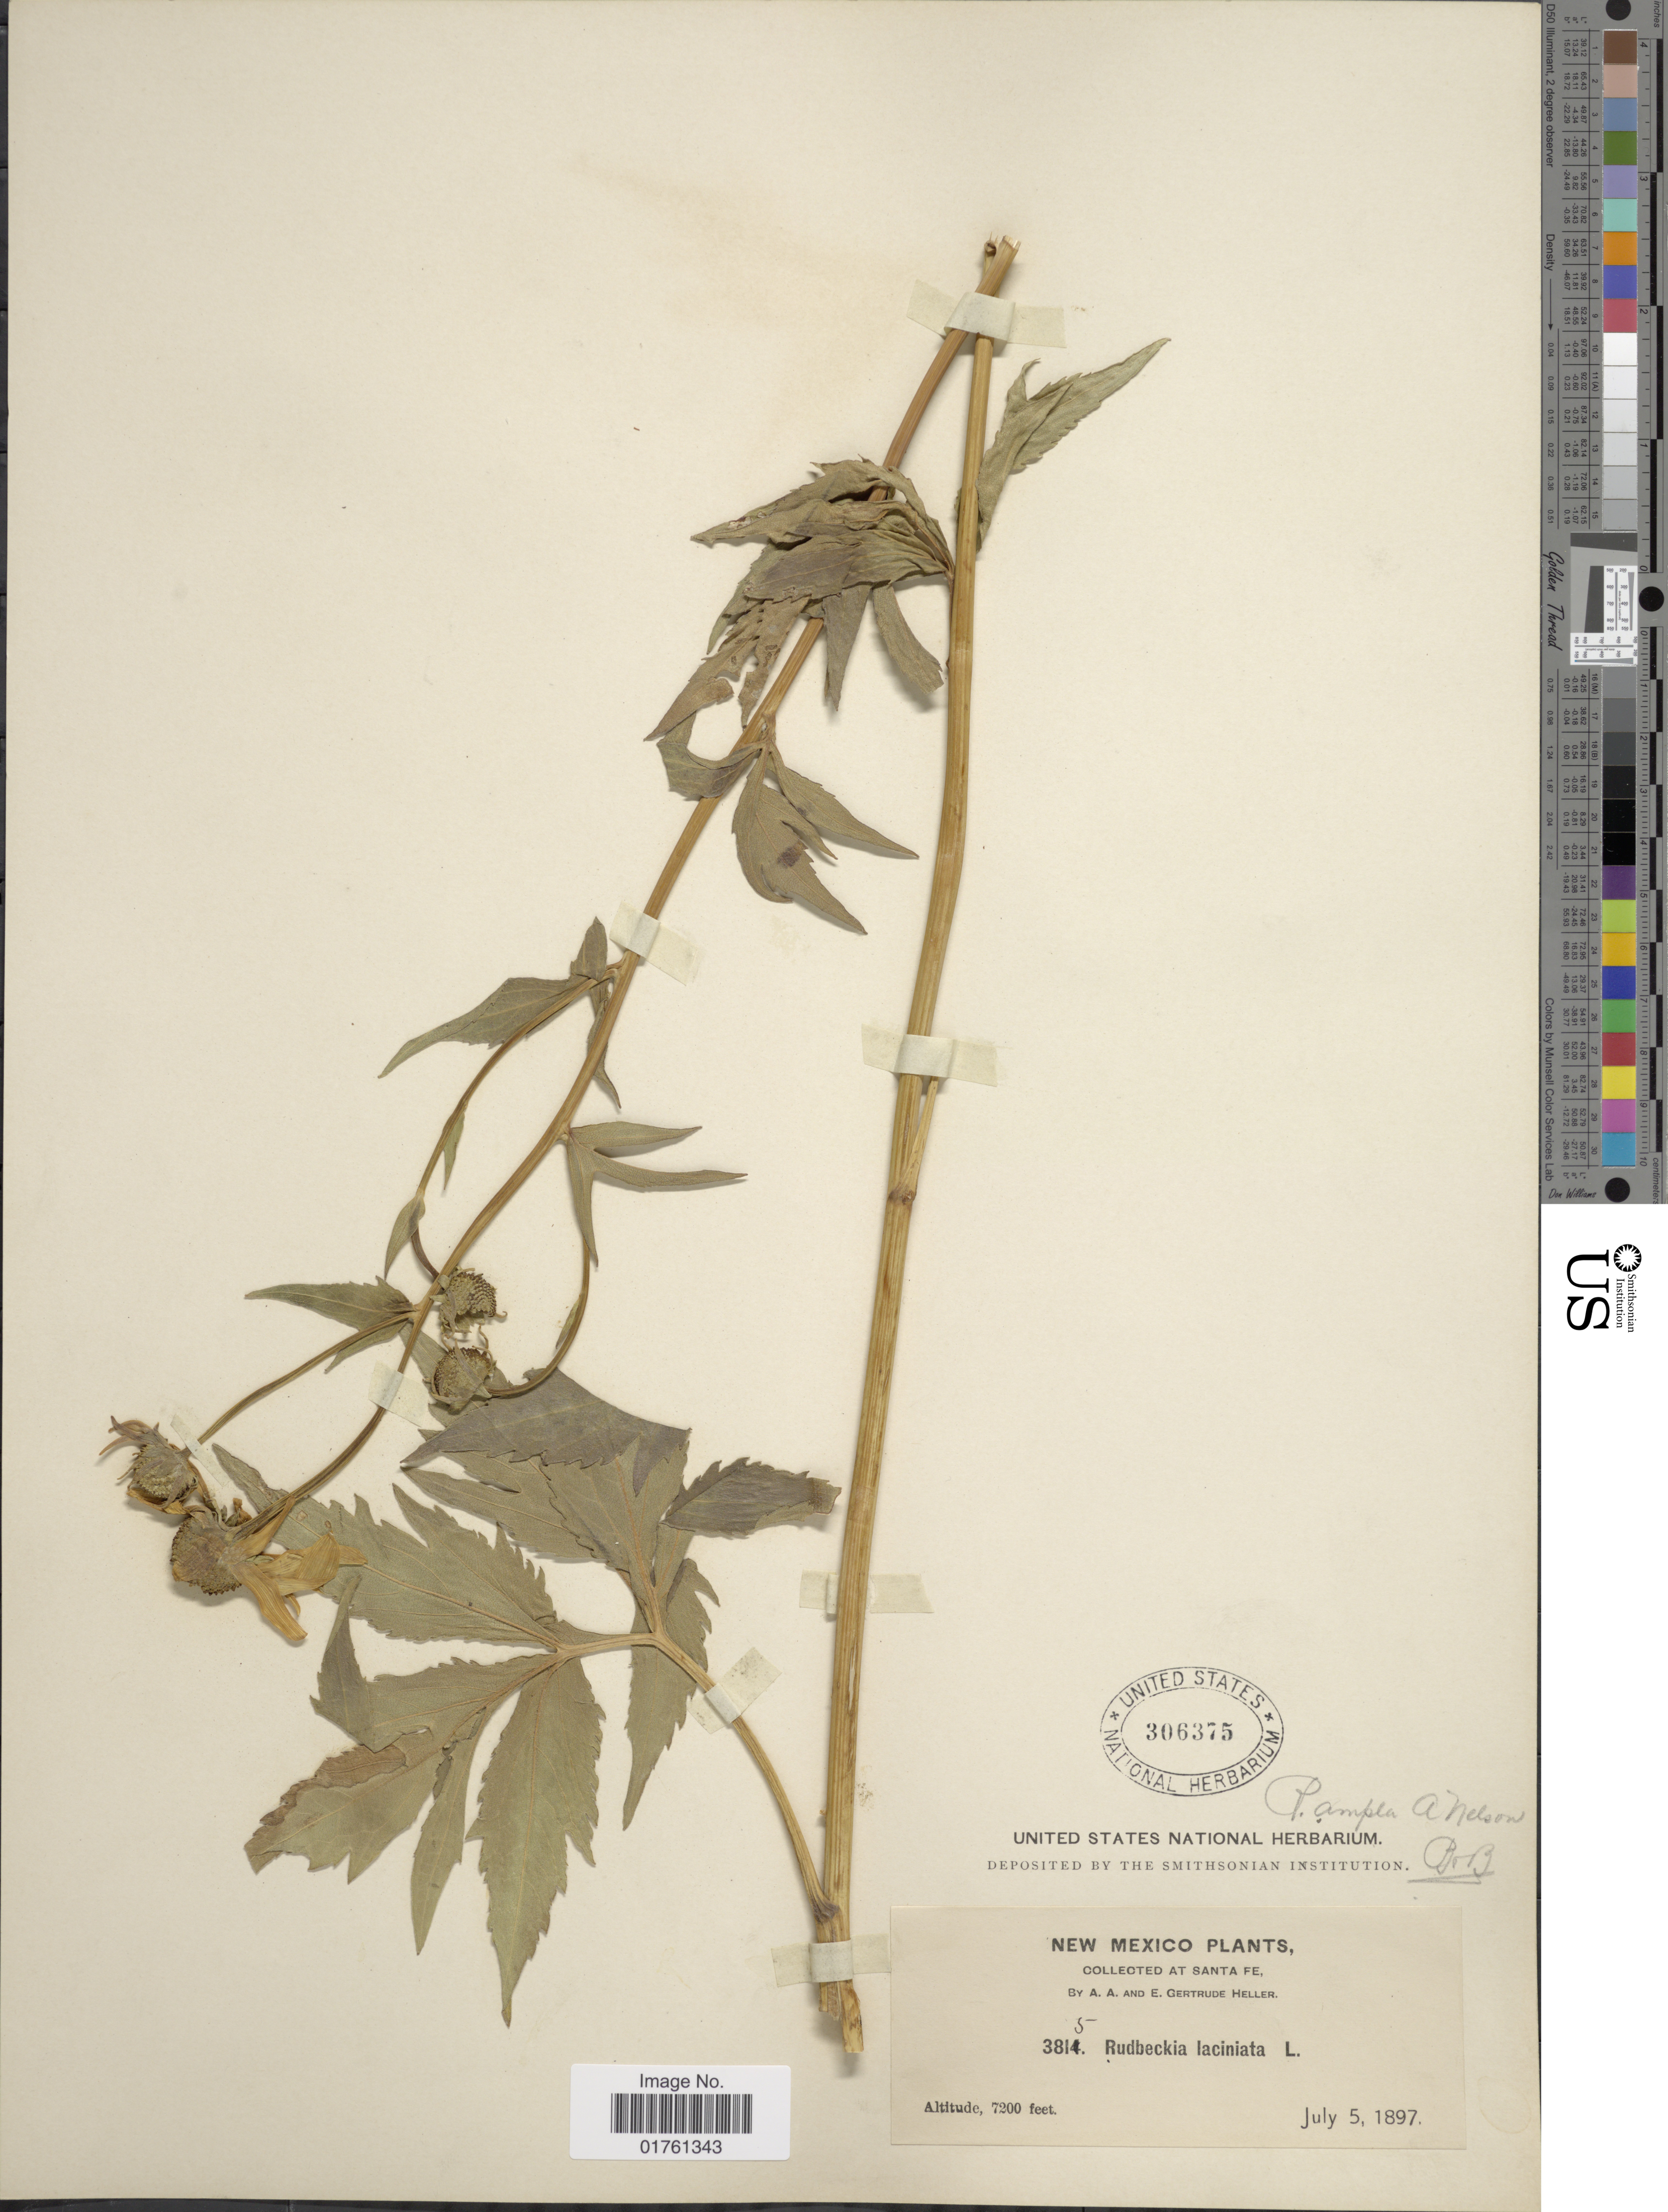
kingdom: Plantae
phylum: Tracheophyta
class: Magnoliopsida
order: Asterales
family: Asteraceae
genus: Rudbeckia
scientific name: Rudbeckia laciniata var. ampla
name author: (A. Nelson) Cronq.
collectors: A. A. Heller & E. G. Heller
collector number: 3815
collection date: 1897-07-05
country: United States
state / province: New Mexico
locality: At Santa Fe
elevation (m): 2195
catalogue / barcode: US 306375